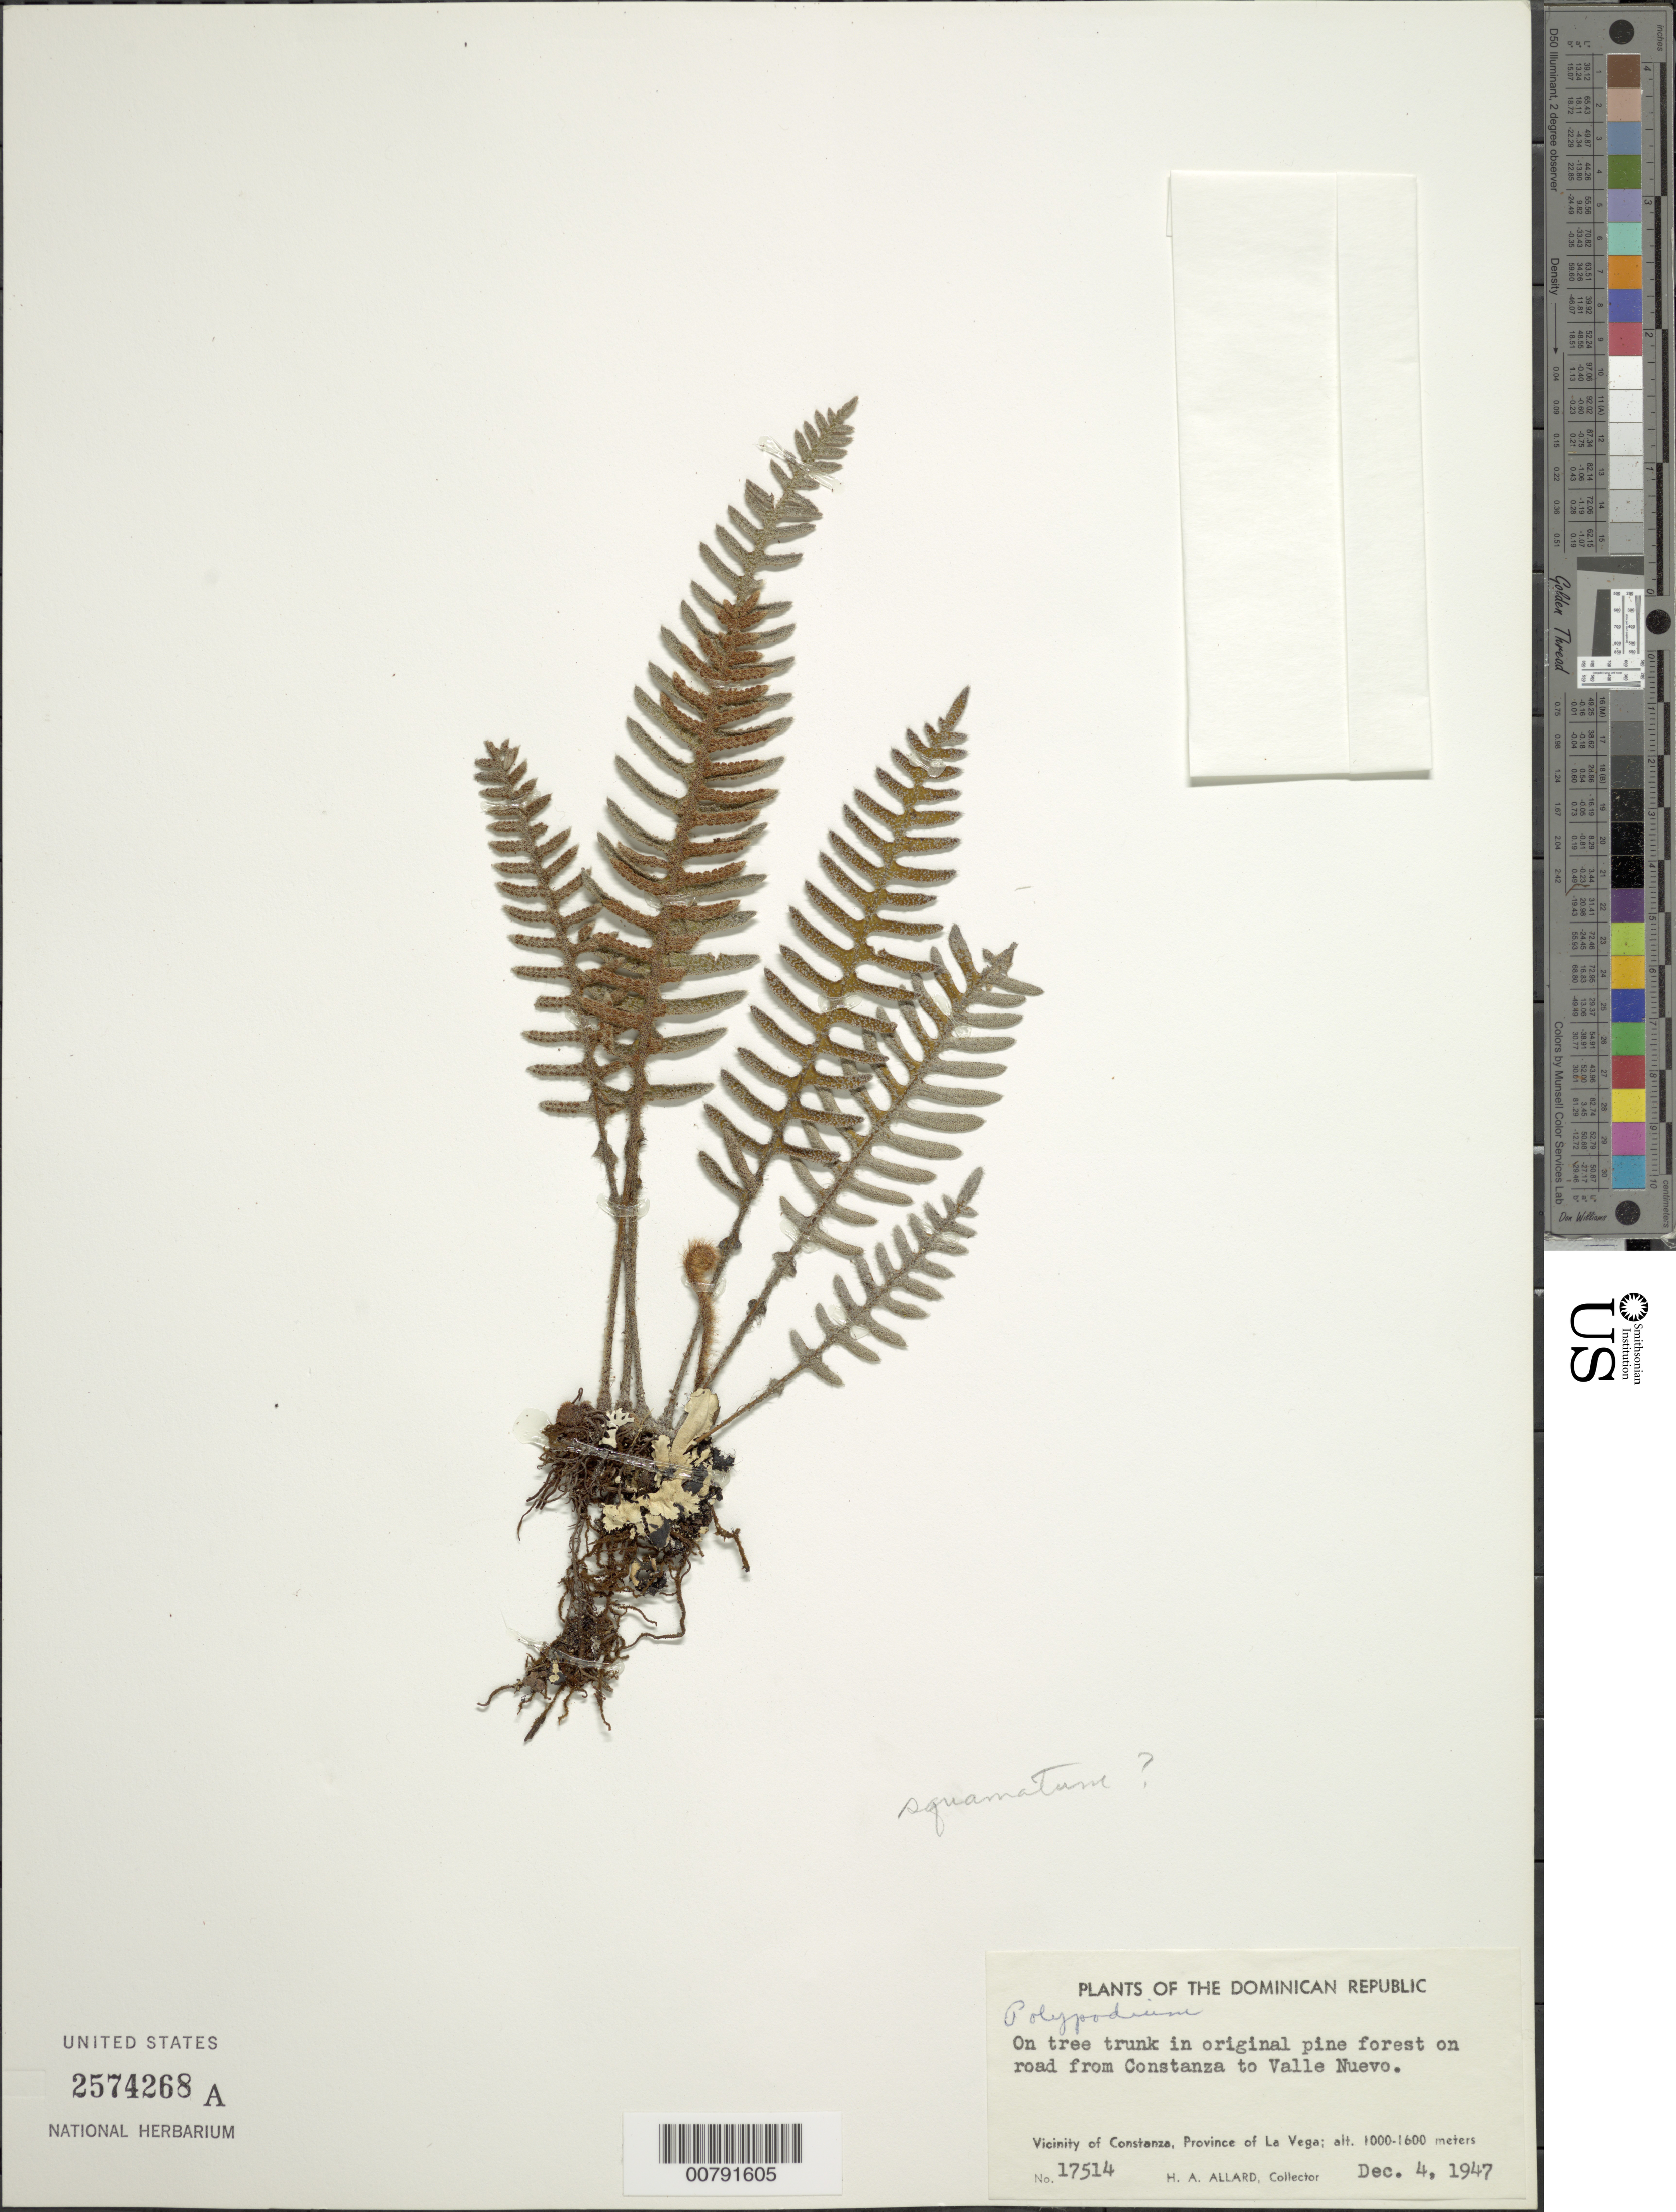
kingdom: Plantae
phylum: Tracheophyta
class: Polypodiopsida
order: Polypodiales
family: Polypodiaceae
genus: Pleopeltis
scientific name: Pleopeltis squamata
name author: (L.) J. Sm.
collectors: H. A. Allard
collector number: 17514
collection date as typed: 04 Dec 1947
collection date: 1947-12-04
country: Dominican Republic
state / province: La Vega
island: Hispaniola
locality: Constanza to Valle Nuevo road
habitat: On tree trunk in original pin forest on road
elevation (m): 1000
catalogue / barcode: US 2574268A